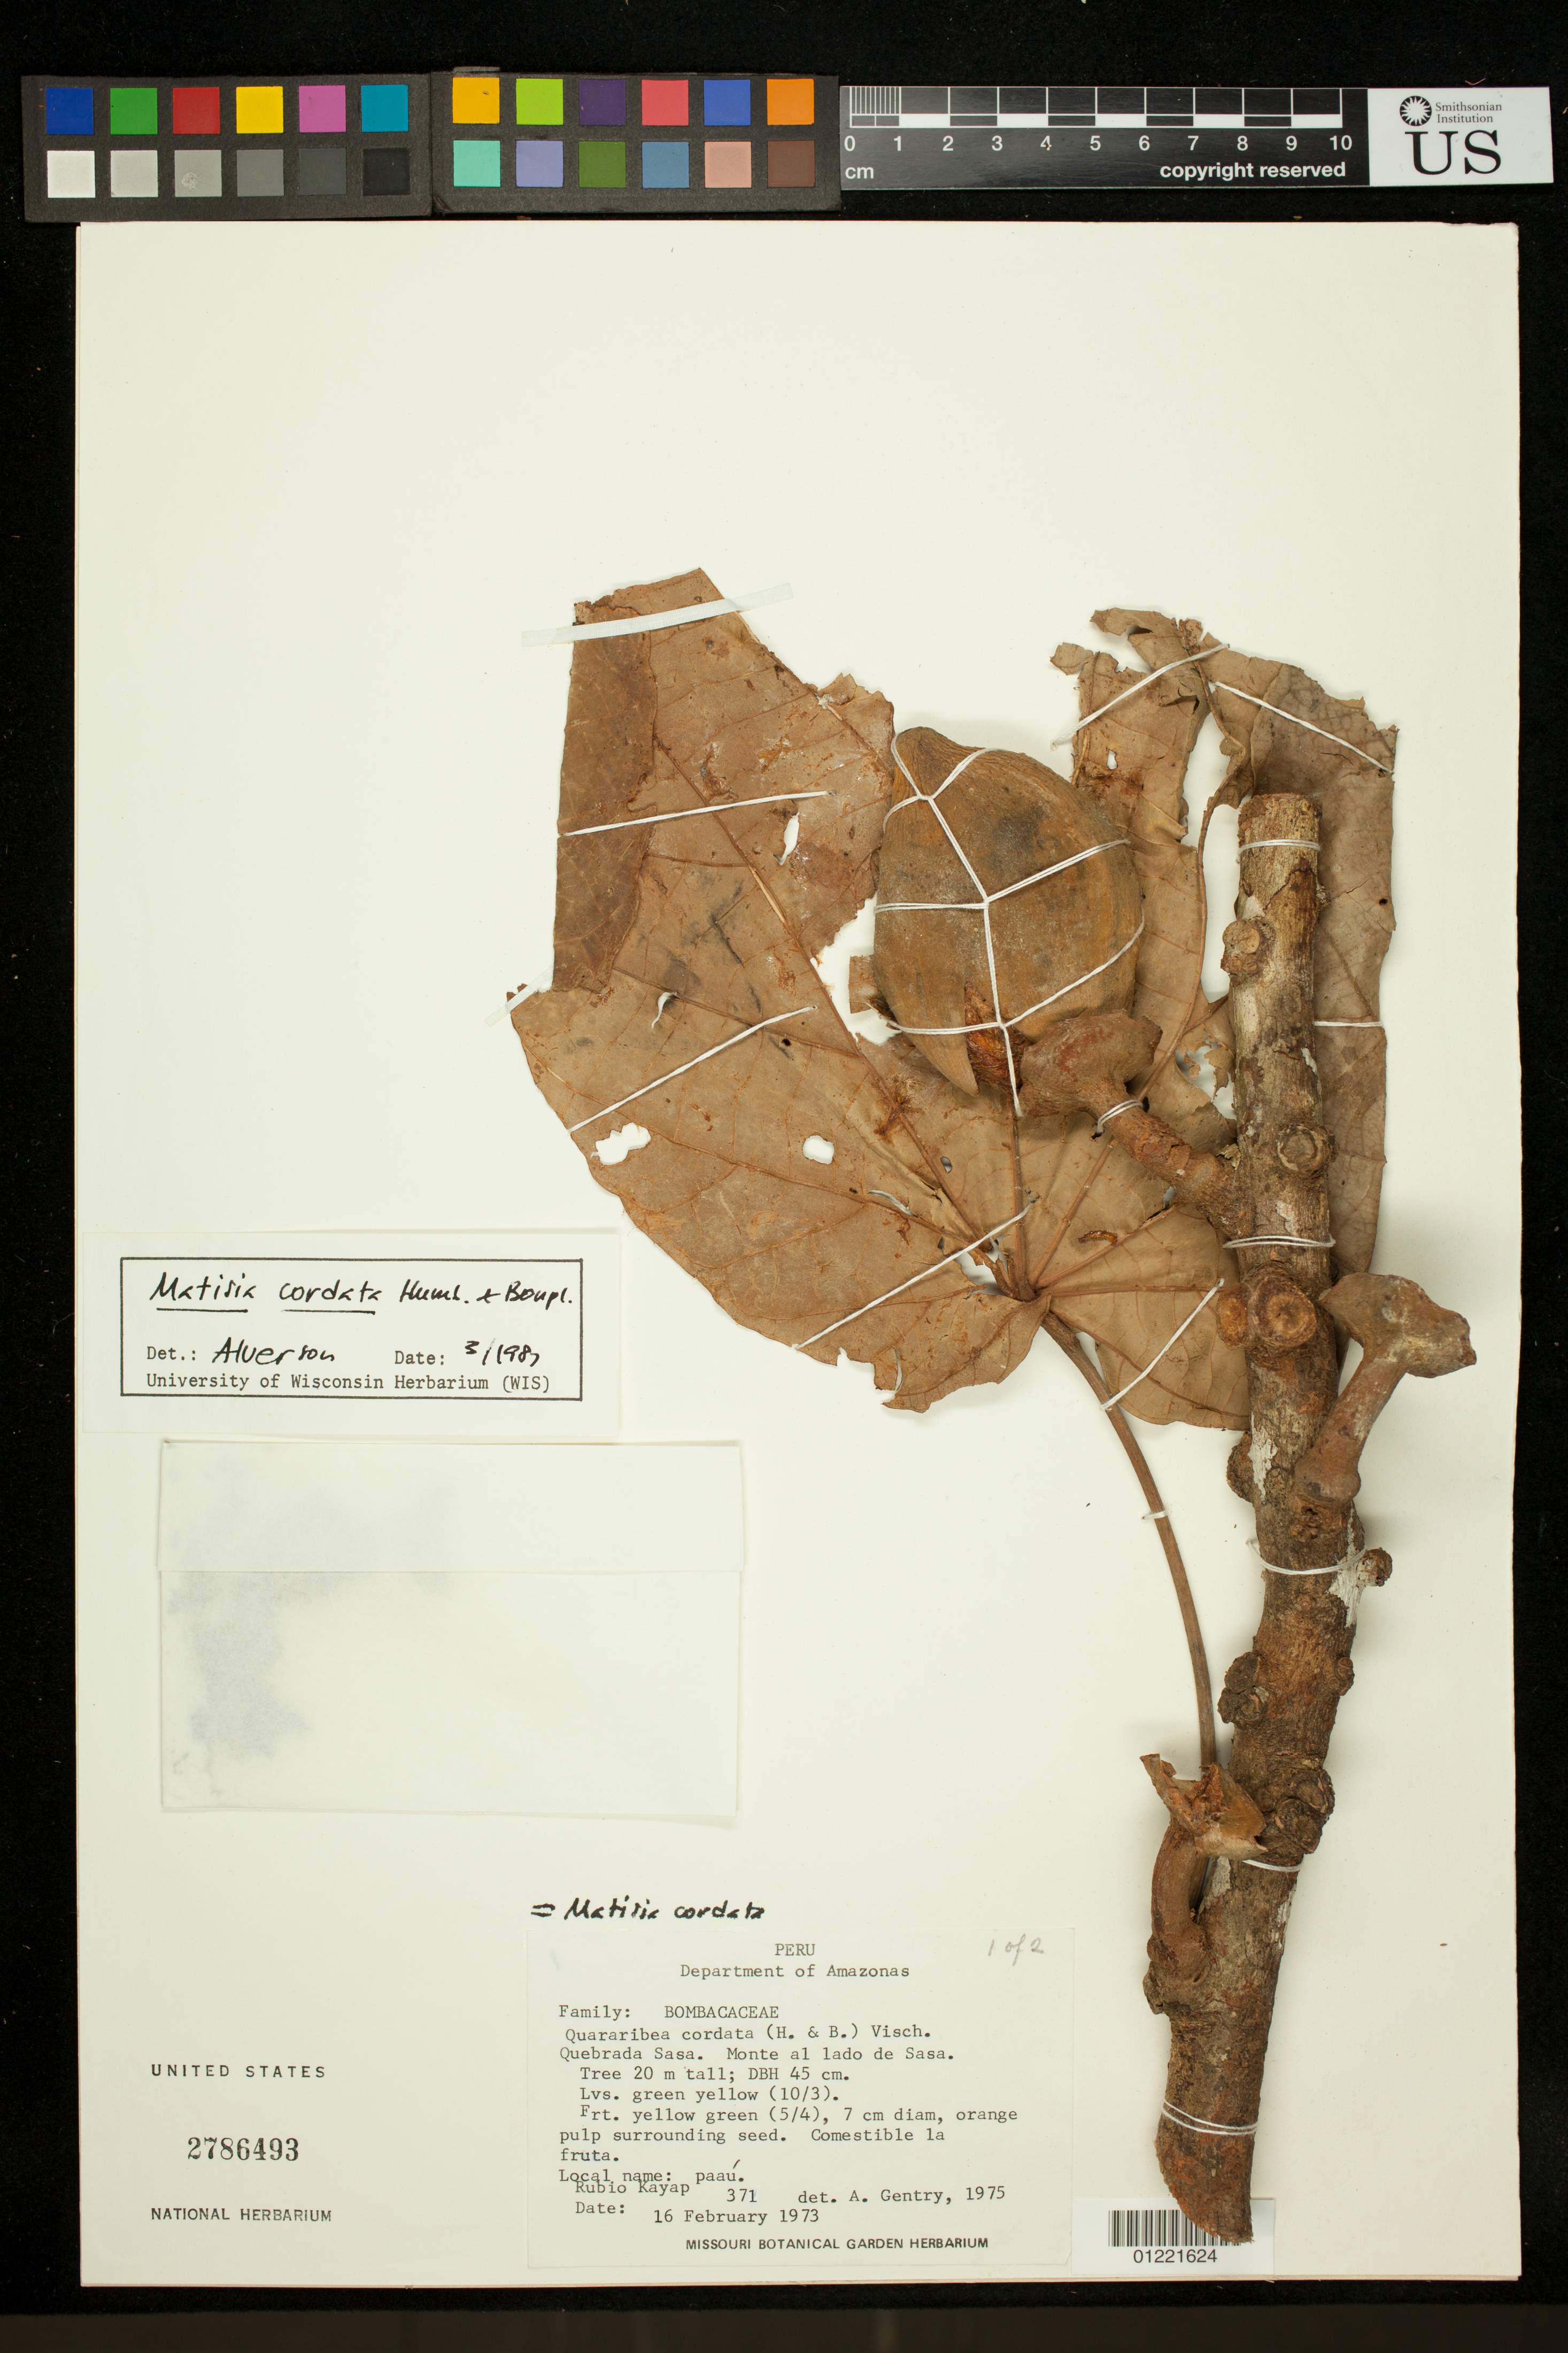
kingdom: Plantae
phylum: Tracheophyta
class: Magnoliopsida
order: Malvales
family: Malvaceae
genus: Matisia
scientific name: Matisia cordata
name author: Humb. & Bonpl.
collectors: R. Kayap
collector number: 371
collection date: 1973-02-16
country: Peru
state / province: Amazonas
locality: Quebrada Sasa. Monte al lado de Sasa.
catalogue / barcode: US 2786493